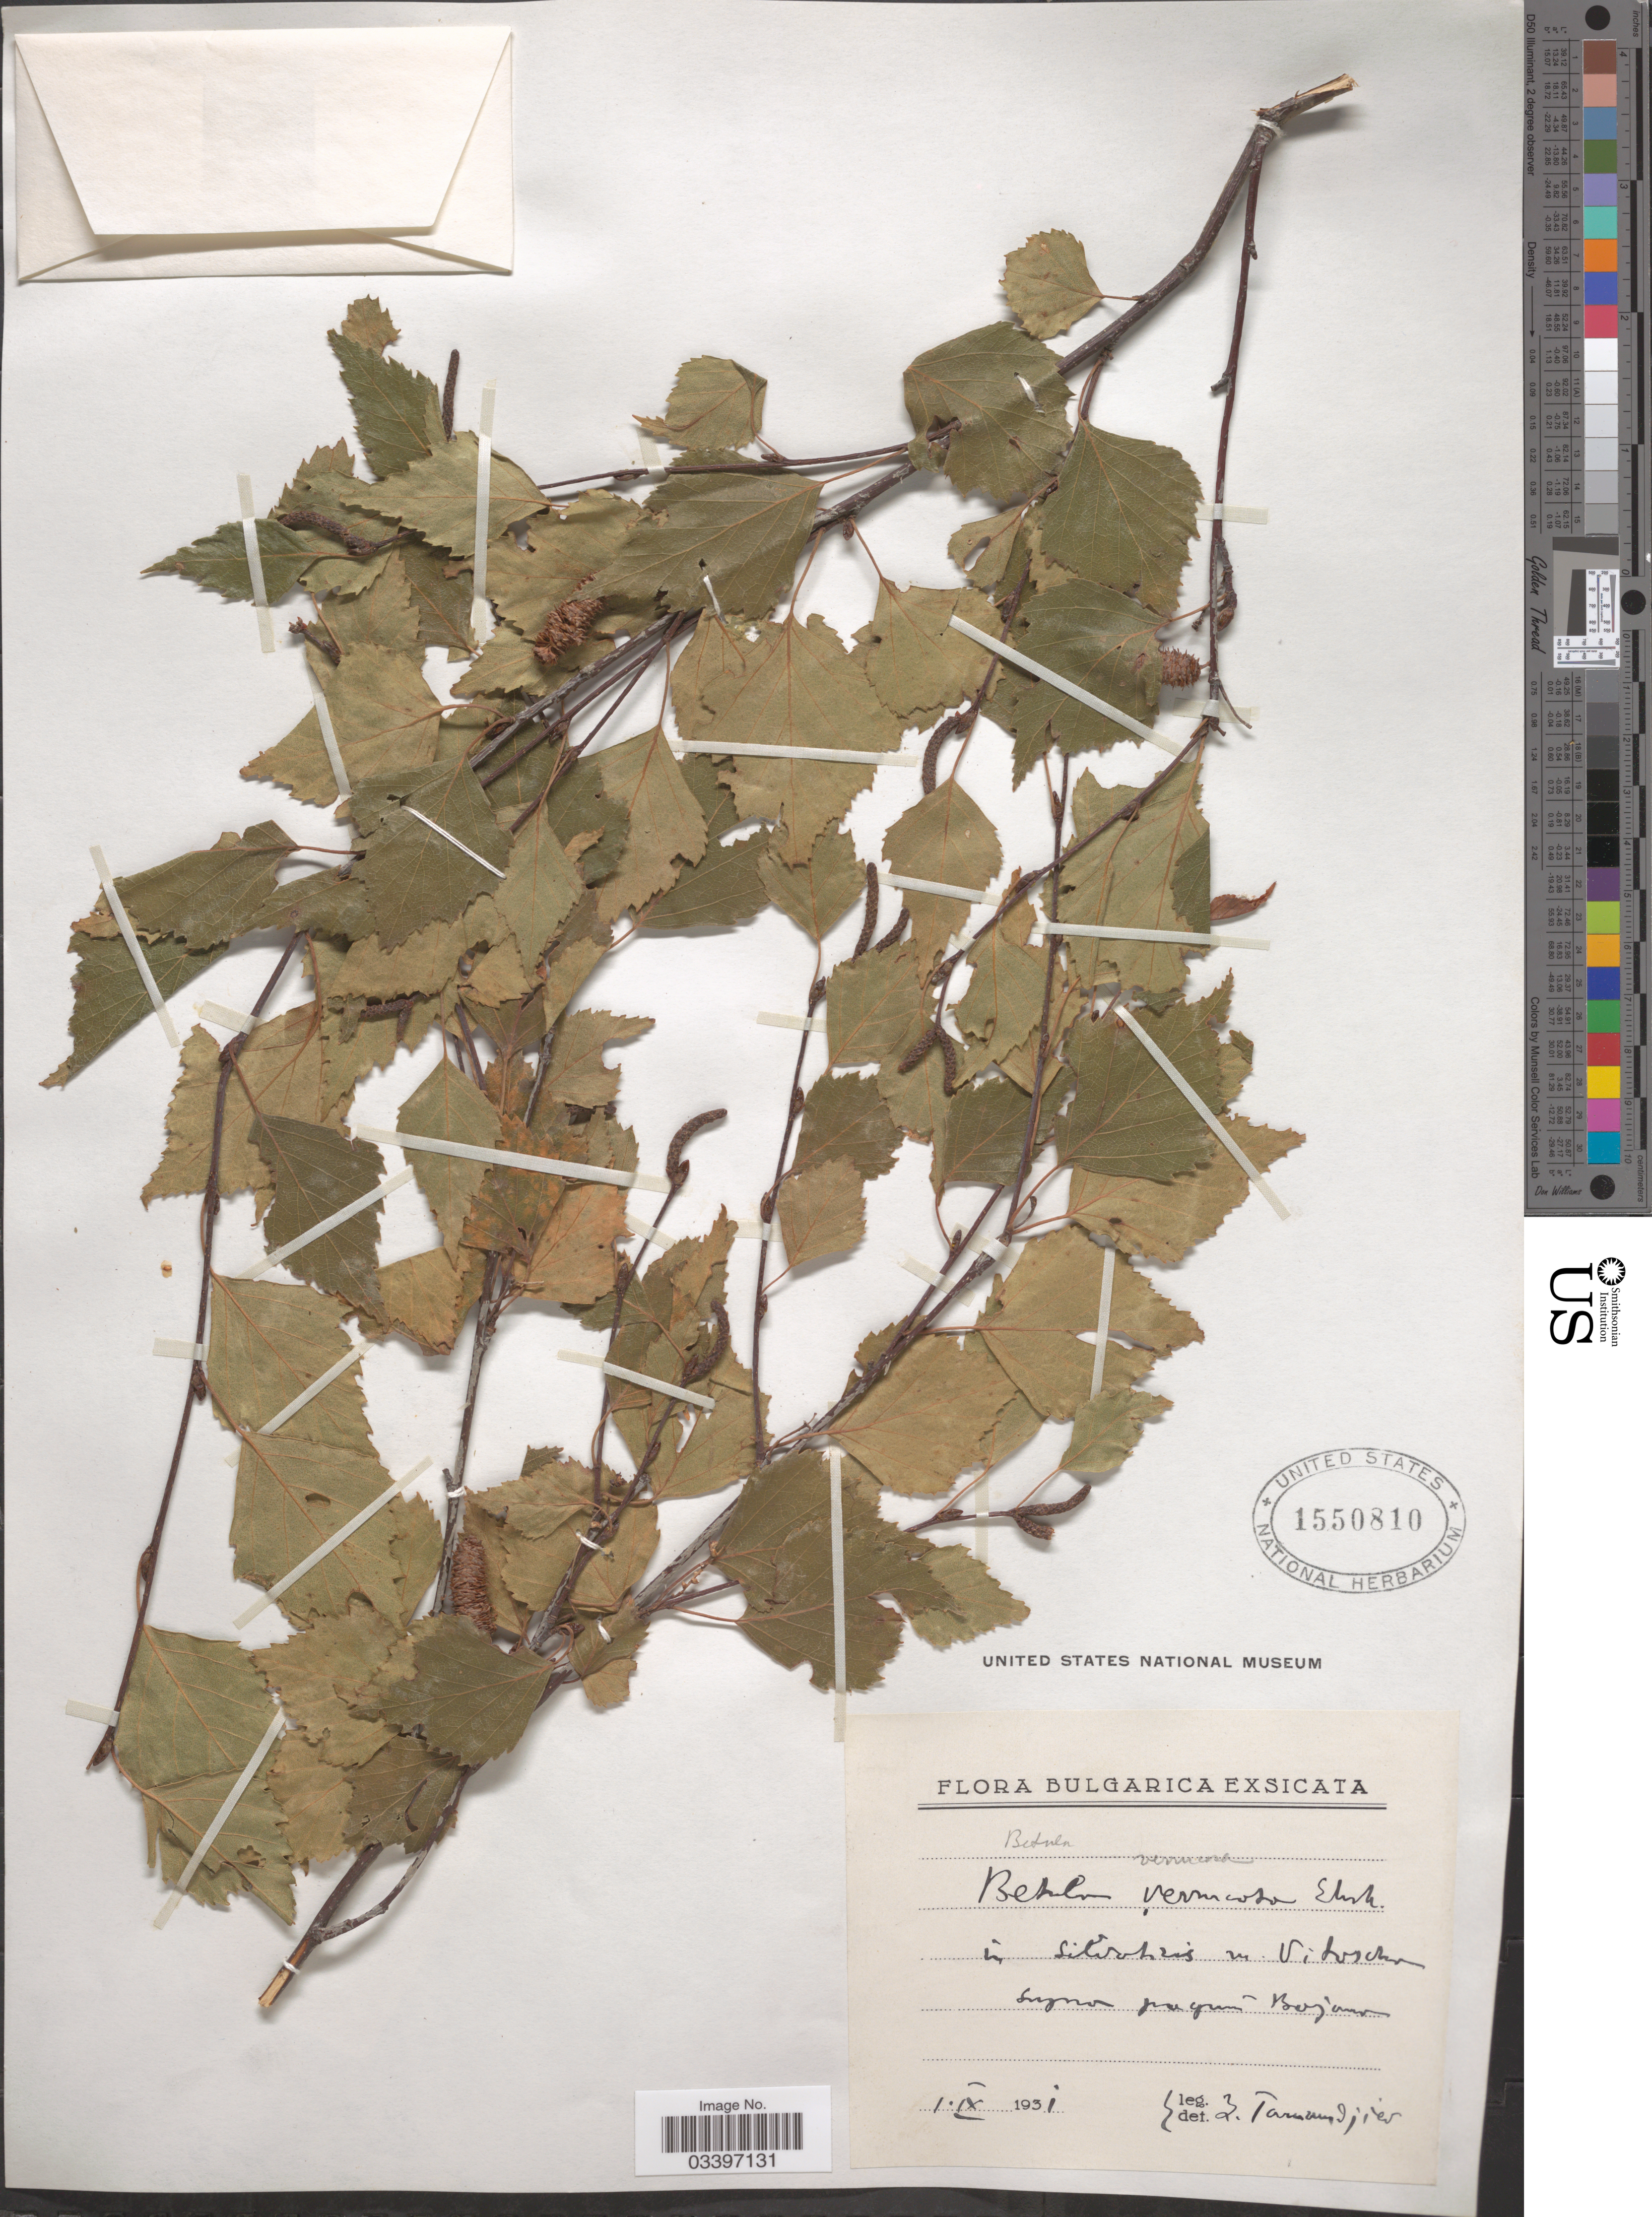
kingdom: Plantae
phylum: Tracheophyta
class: Magnoliopsida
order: Fagales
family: Betulaceae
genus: Betula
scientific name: Betula verrucosa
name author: Ehrh.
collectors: Z. Tarmandjirev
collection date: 1931-09-01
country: Bulgaria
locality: Bulgarica. In silvozus [interpreted] in [interpreted]. Vitoscha [interpreted] suno [interpreted] propum [interpreted] Bojana [interpreted].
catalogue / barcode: US 1550810